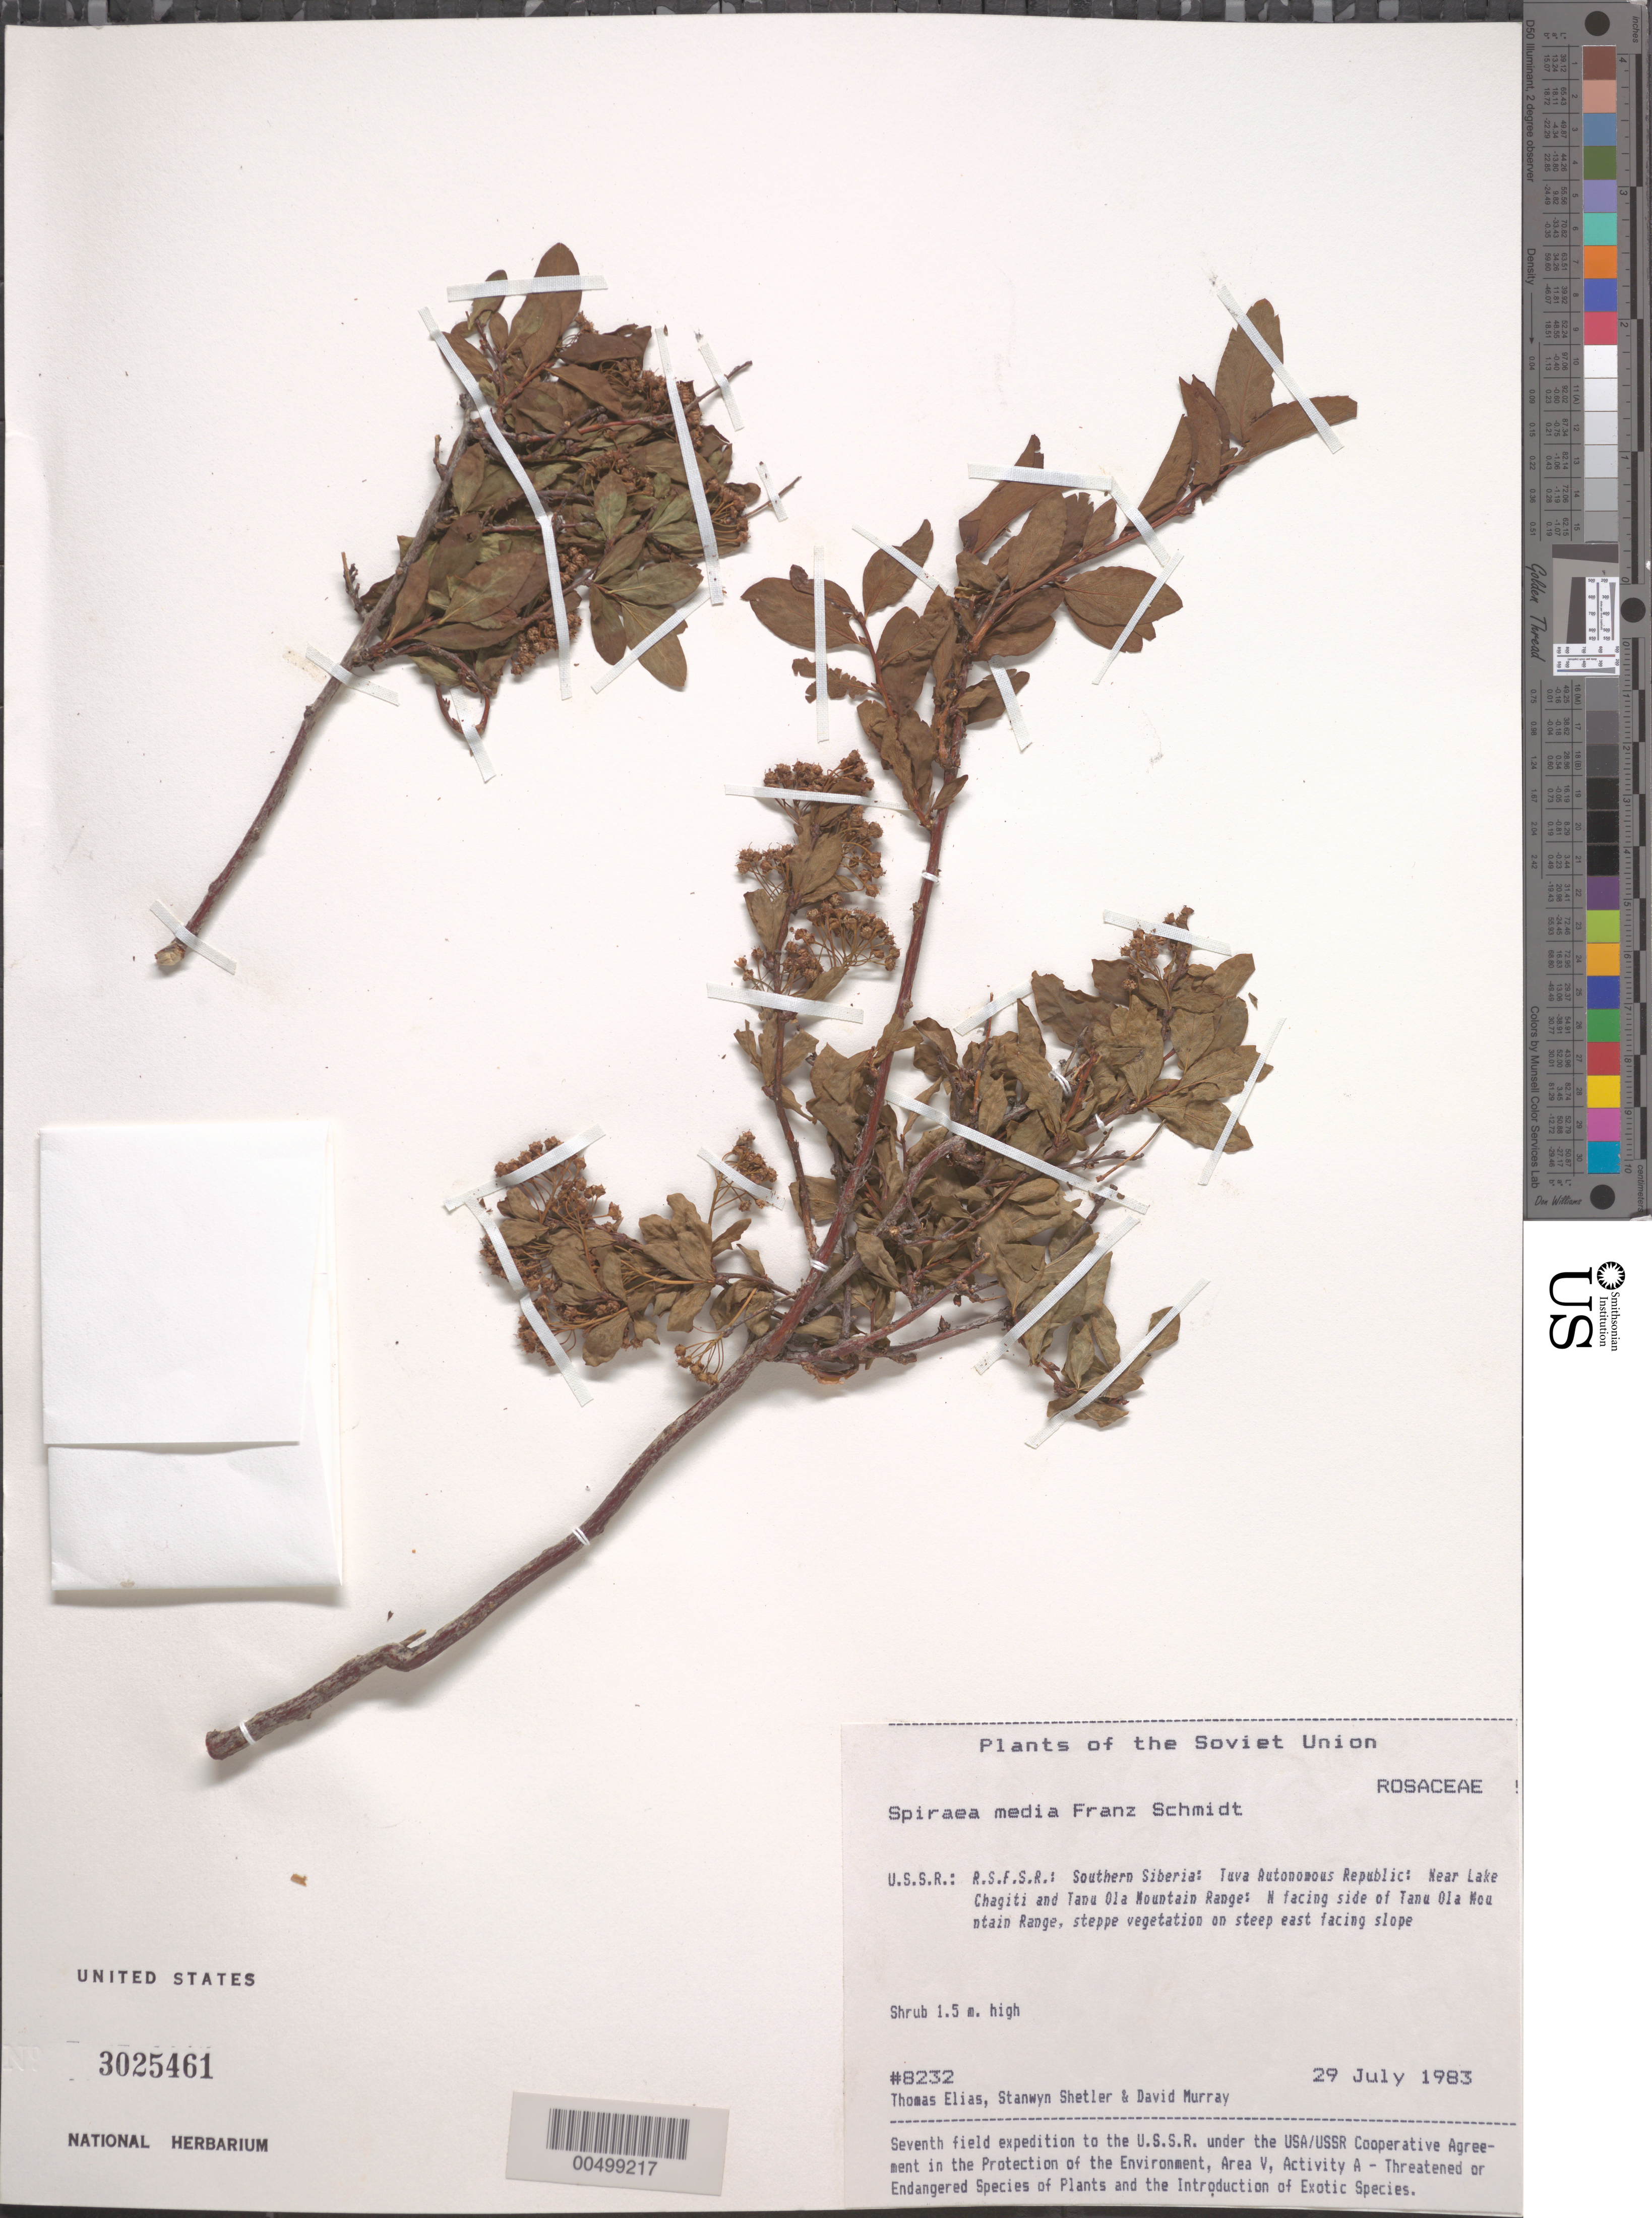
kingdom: Plantae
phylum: Tracheophyta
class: Magnoliopsida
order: Rosales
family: Rosaceae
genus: Spiraea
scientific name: Spiraea media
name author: Schmidt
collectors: T. Elias, S. Shetler & D. F. Murray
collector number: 8232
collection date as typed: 29 Jul 1983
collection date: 1983-07-29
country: Russian Federation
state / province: Tuva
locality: Near Lake Chagitai and N-facing side of Tannu-Ola Mountain Range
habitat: steppe vegetation on steep east-facing slope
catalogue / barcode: US 3025461